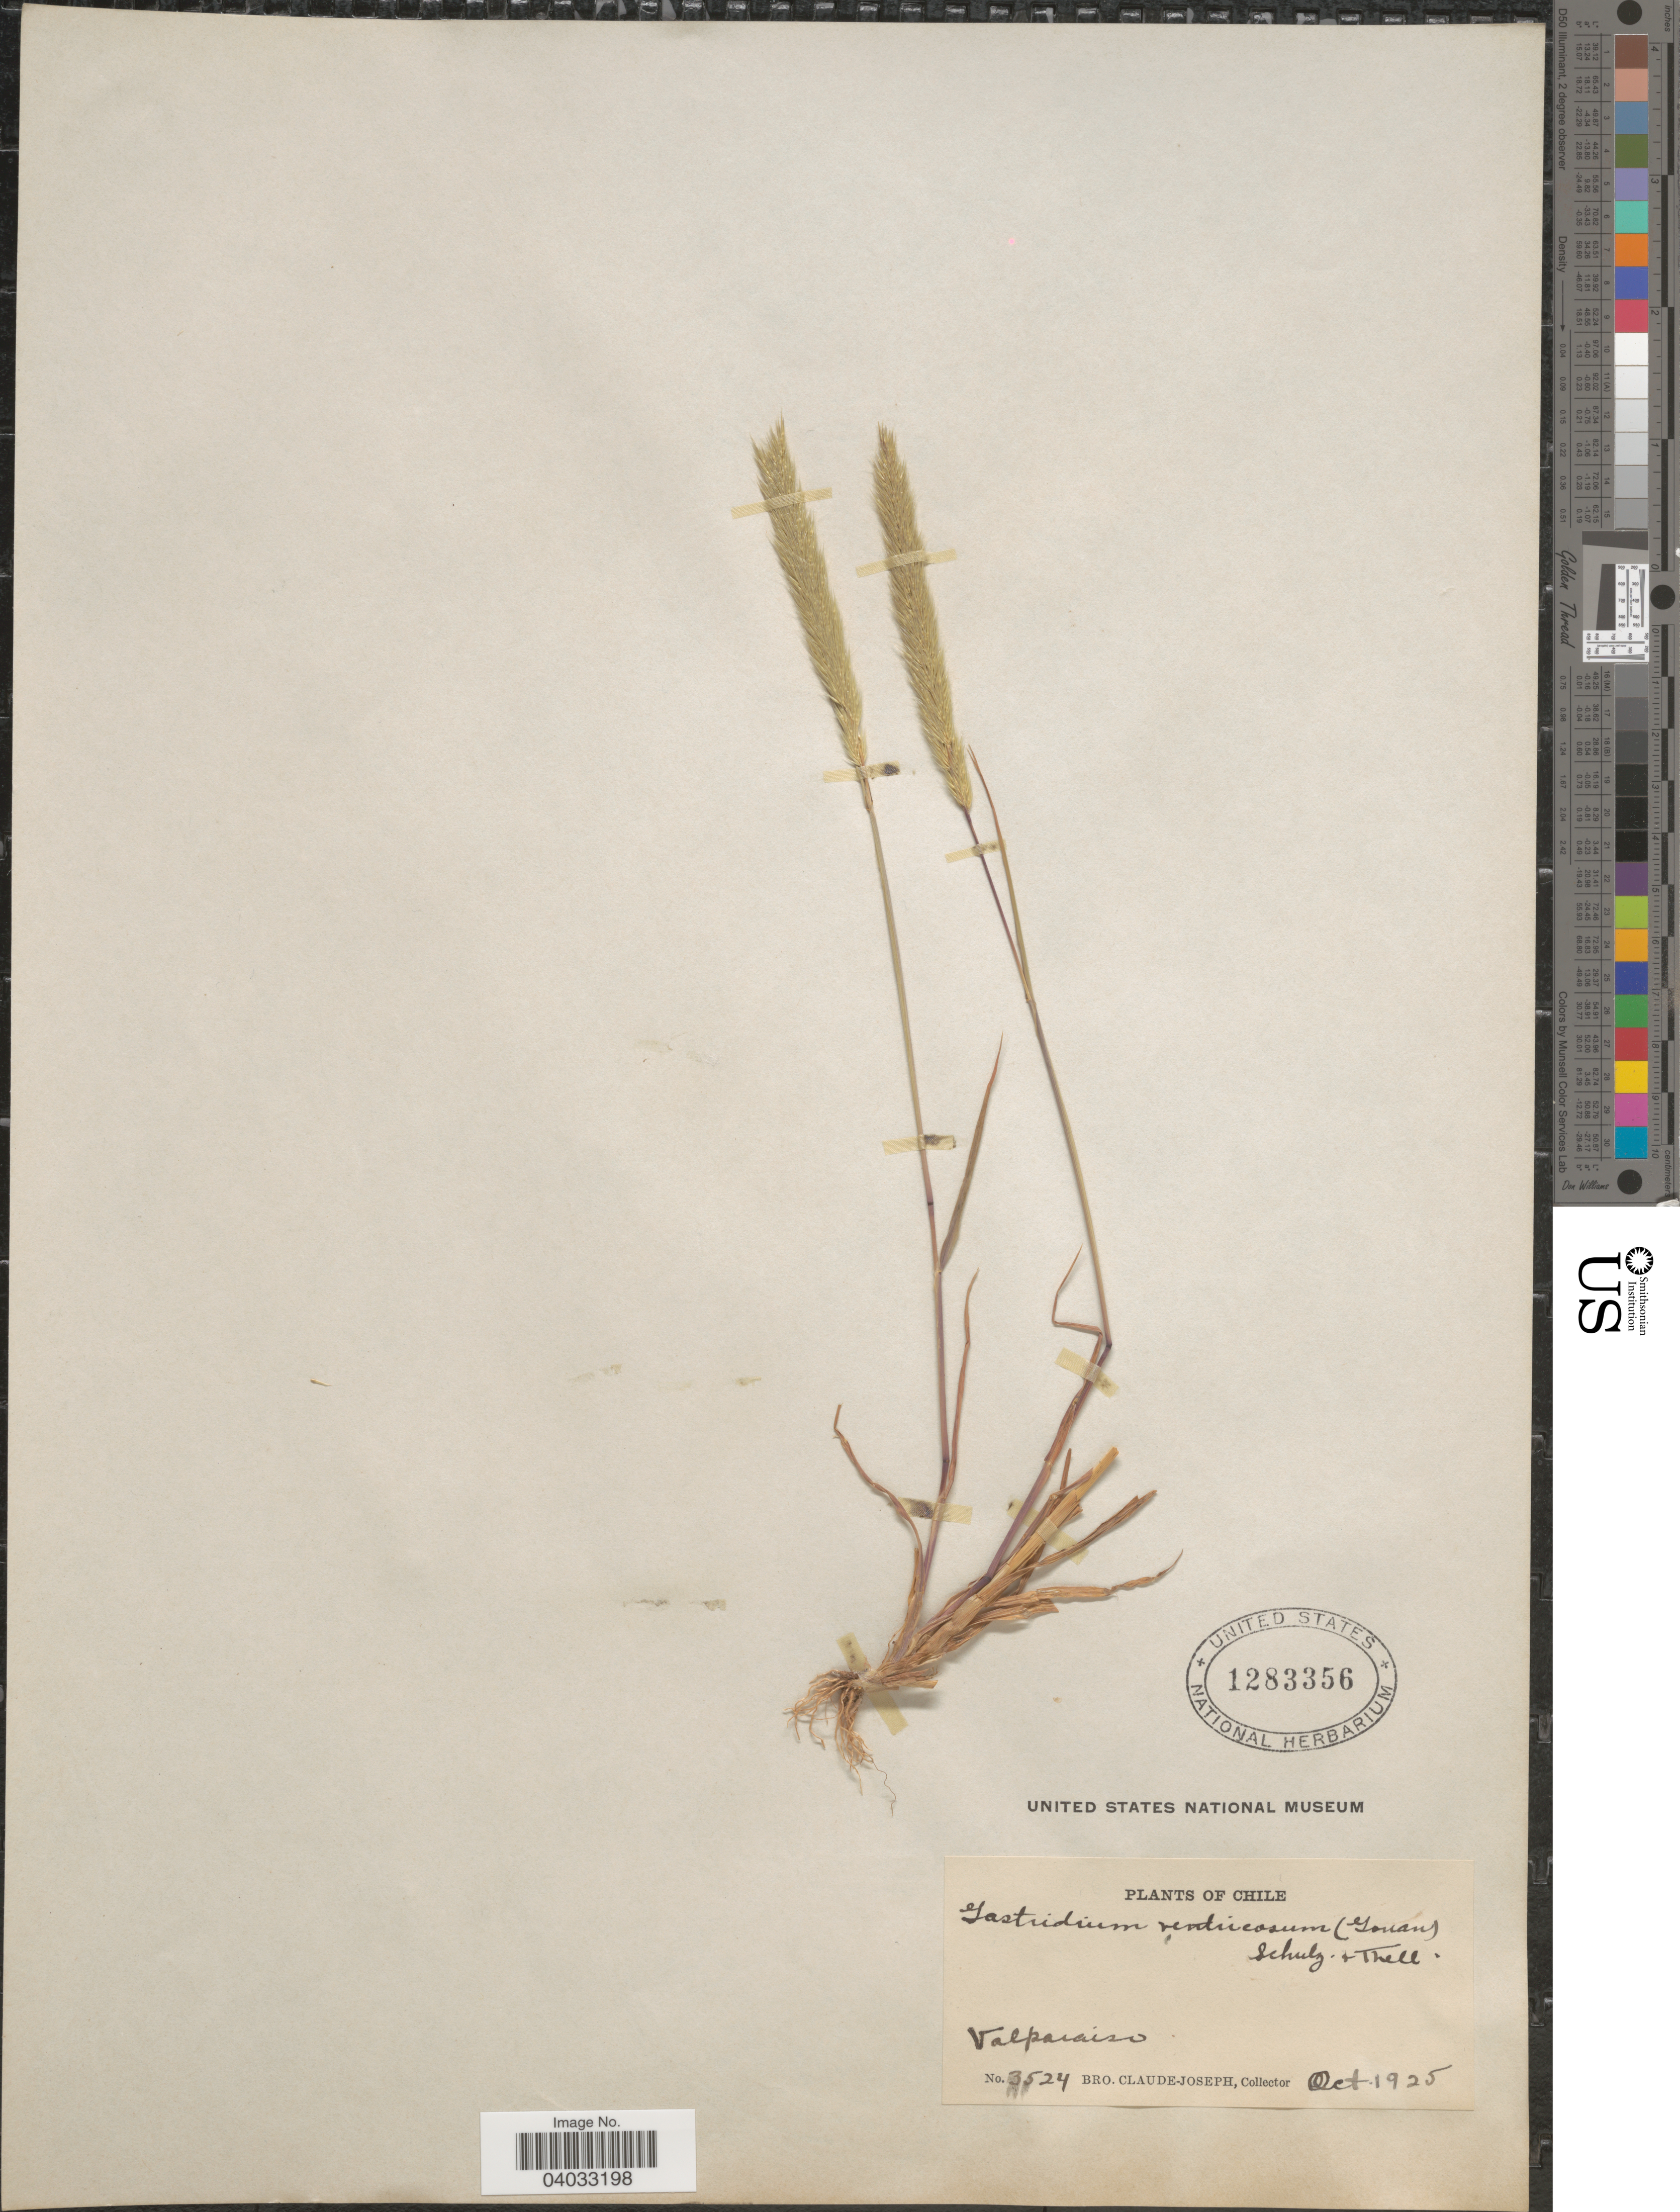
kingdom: Plantae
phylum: Tracheophyta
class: Liliopsida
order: Poales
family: Poaceae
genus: Gastridium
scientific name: Gastridium ventricosum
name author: (Gouan) Schinz & Thell.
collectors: Bro. Claude-Joseph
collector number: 3524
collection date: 1925-10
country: Chile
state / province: Valparaíso (V)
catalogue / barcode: US 1283356